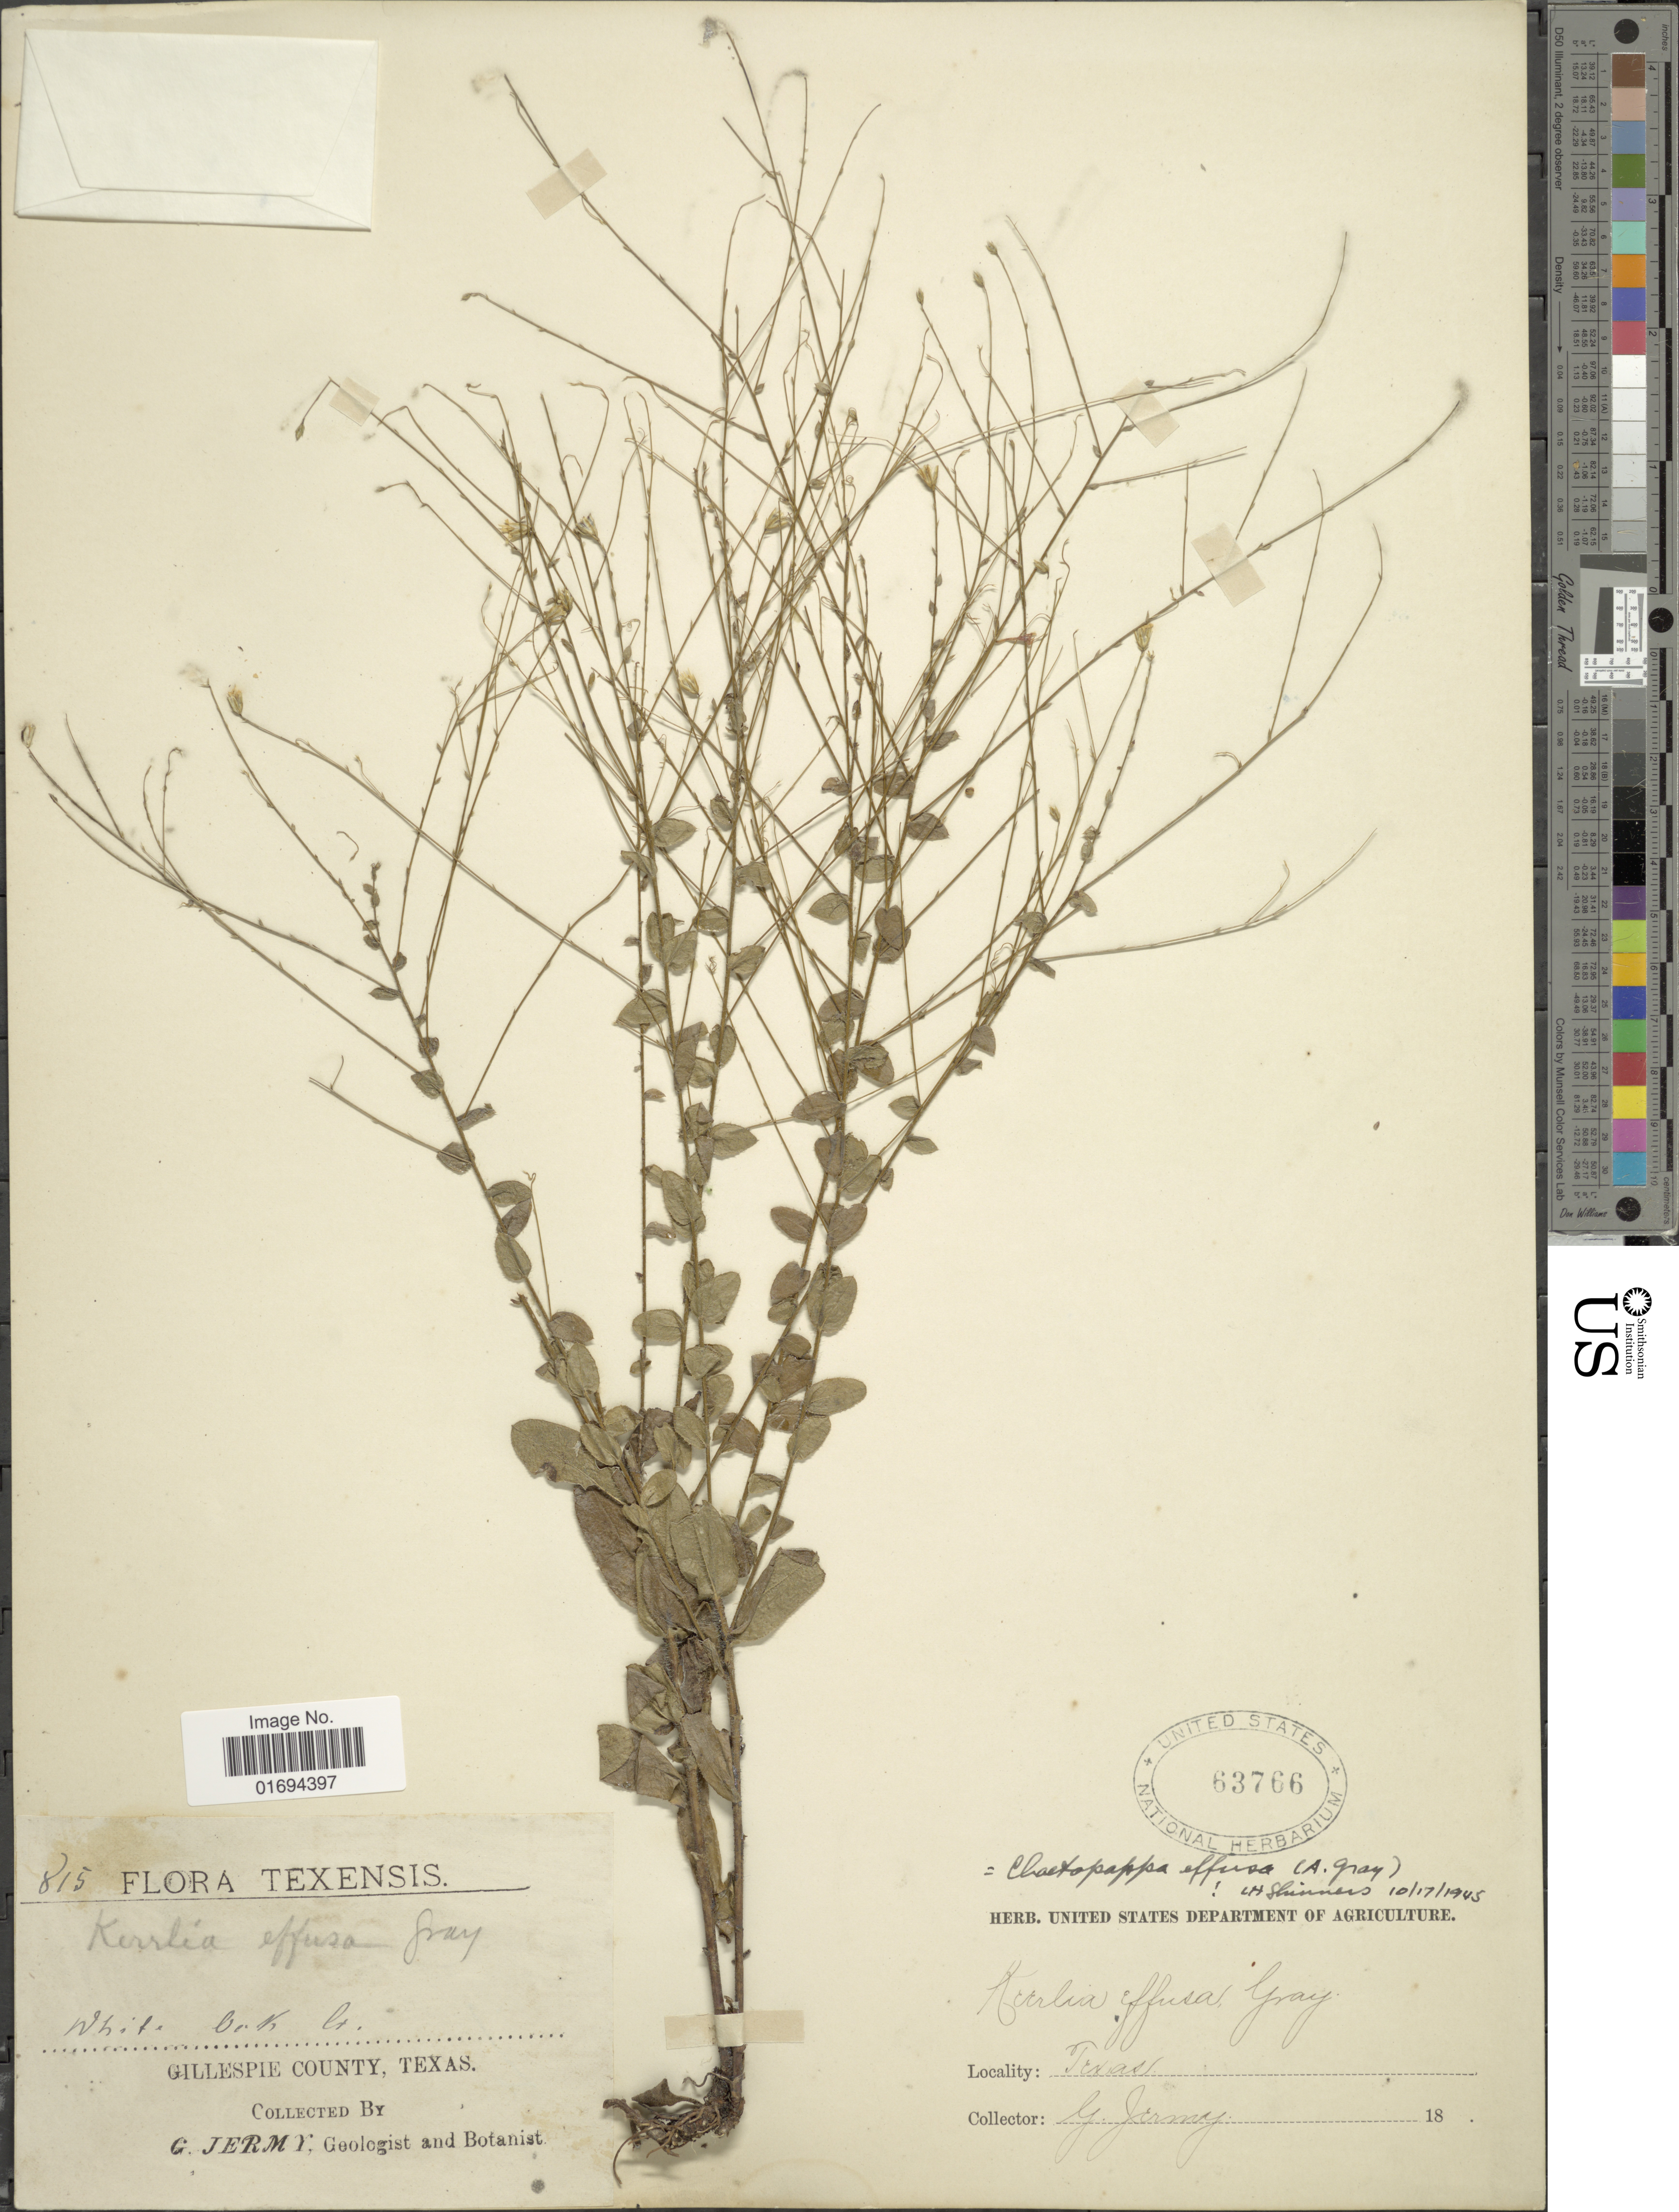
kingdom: Plantae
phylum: Tracheophyta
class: Magnoliopsida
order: Asterales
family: Asteraceae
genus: Chaetopappa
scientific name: Chaetopappa effusa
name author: (A. Gray) Shinners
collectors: G. Jermy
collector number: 815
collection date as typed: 18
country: United States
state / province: Texas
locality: Gillespie County, Texas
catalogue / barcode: US 63766